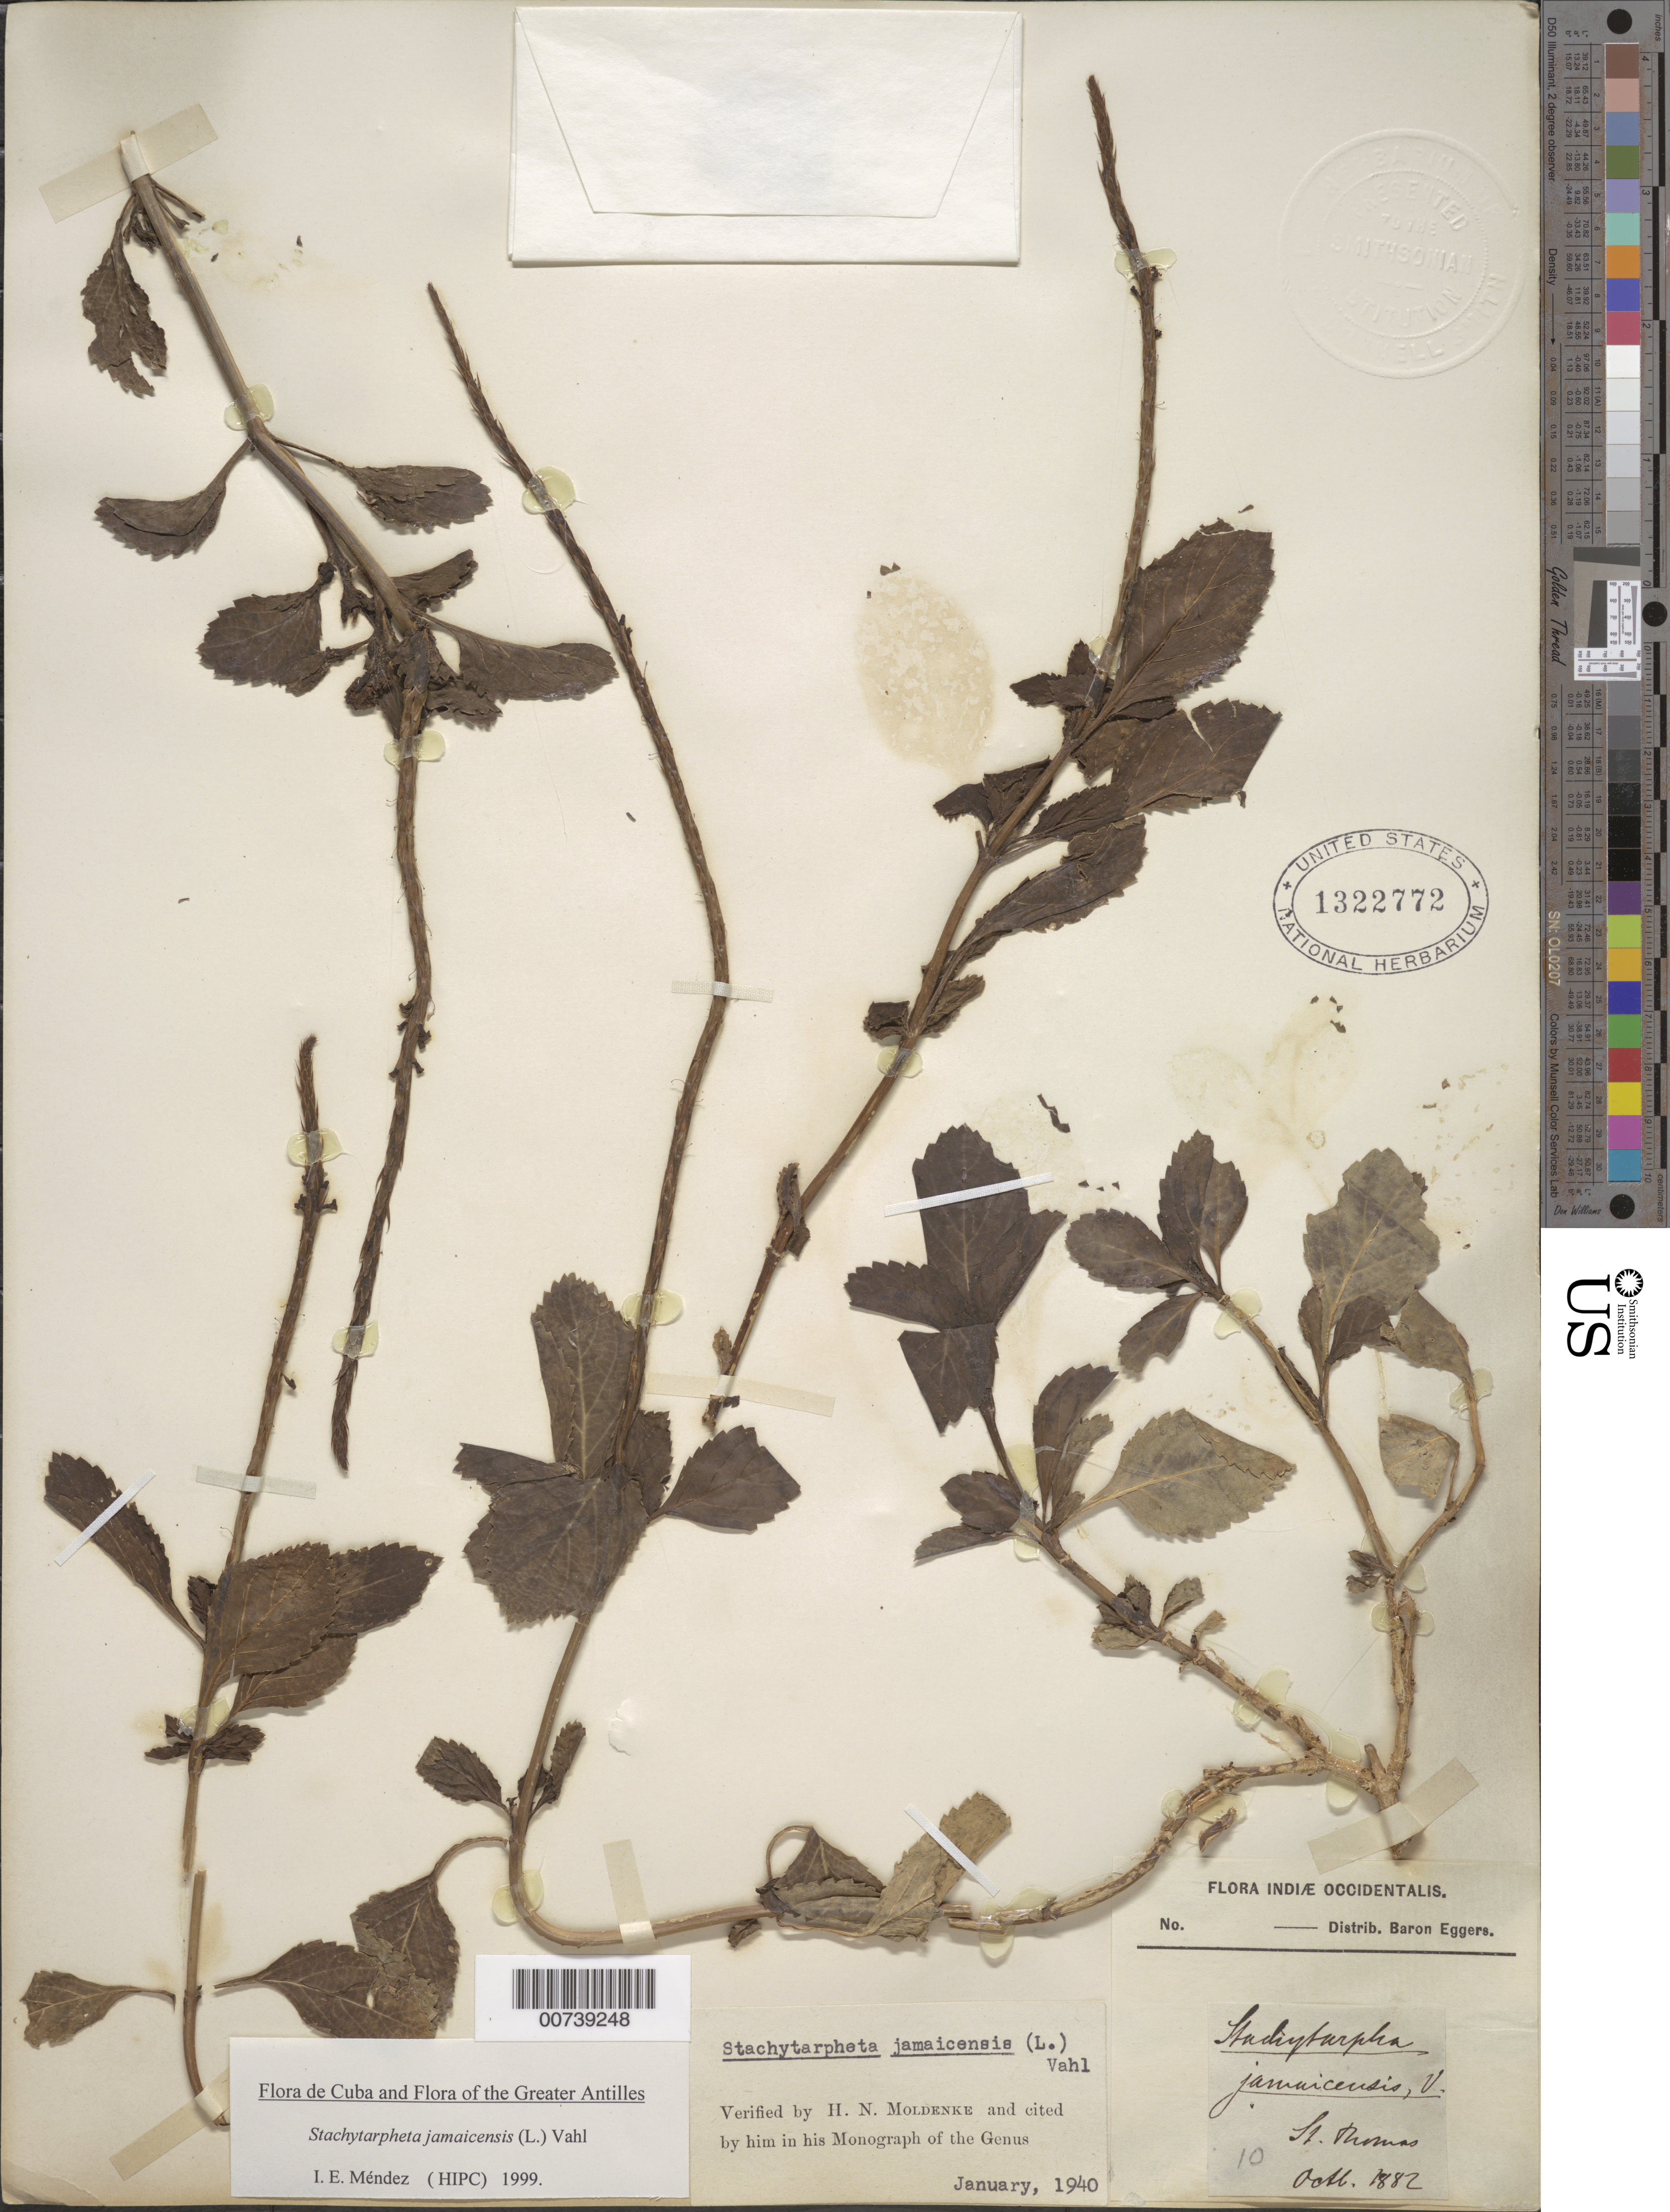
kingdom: Plantae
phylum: Tracheophyta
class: Magnoliopsida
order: Lamiales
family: Verbenaceae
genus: Stachytarpheta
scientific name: Stachytarpheta jamaicensis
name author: (L.) Vahl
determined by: Méndez, Isidro E., (HIPC)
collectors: H. F. A. von Eggers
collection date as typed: Oct 1882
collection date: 1882-10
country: U.S. Virgin Islands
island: St. Thomas I.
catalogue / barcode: US 1322772